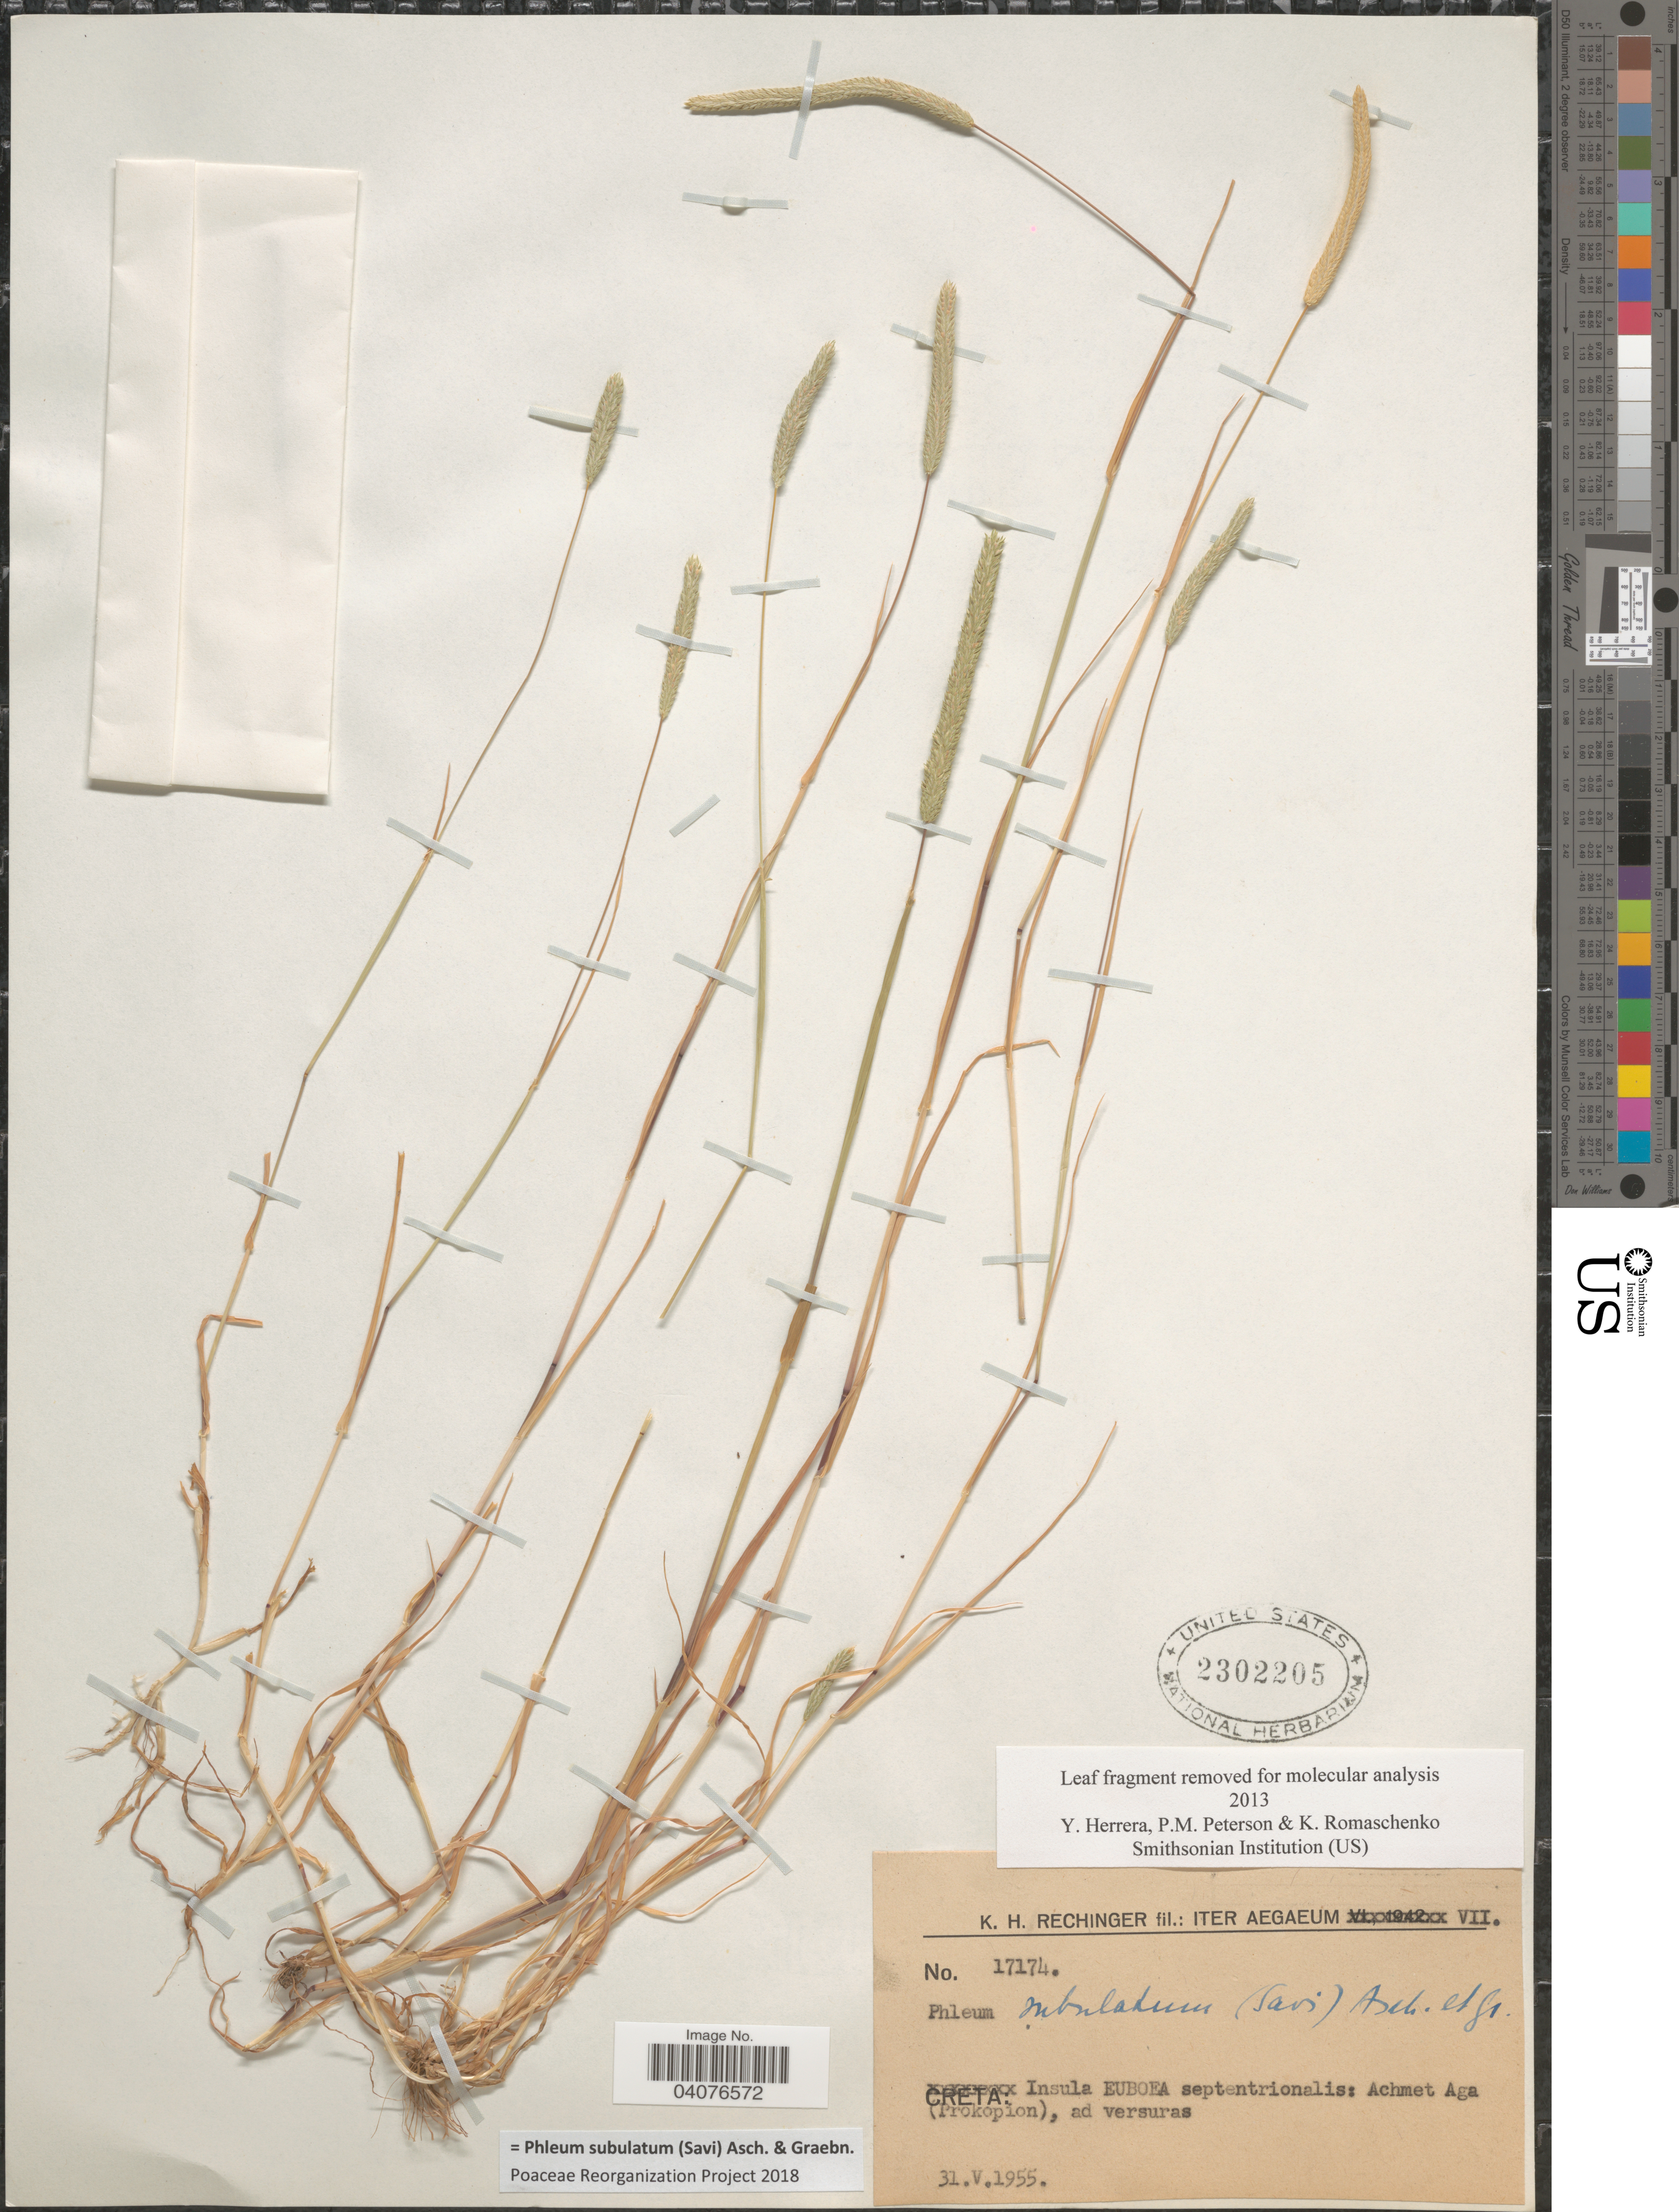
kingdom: Plantae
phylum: Tracheophyta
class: Liliopsida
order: Poales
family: Poaceae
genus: Phleum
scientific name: Phleum subulatum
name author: (Savi) Asch. & Graeb.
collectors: K. H. Rechinger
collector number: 17174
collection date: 1955-05-31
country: Greece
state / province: Crete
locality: Creta: Insula Euboea septentrionalis: Achmet Aga (Prokopion), ad versuras. Iter Aegaeum VII.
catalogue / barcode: US 2302205